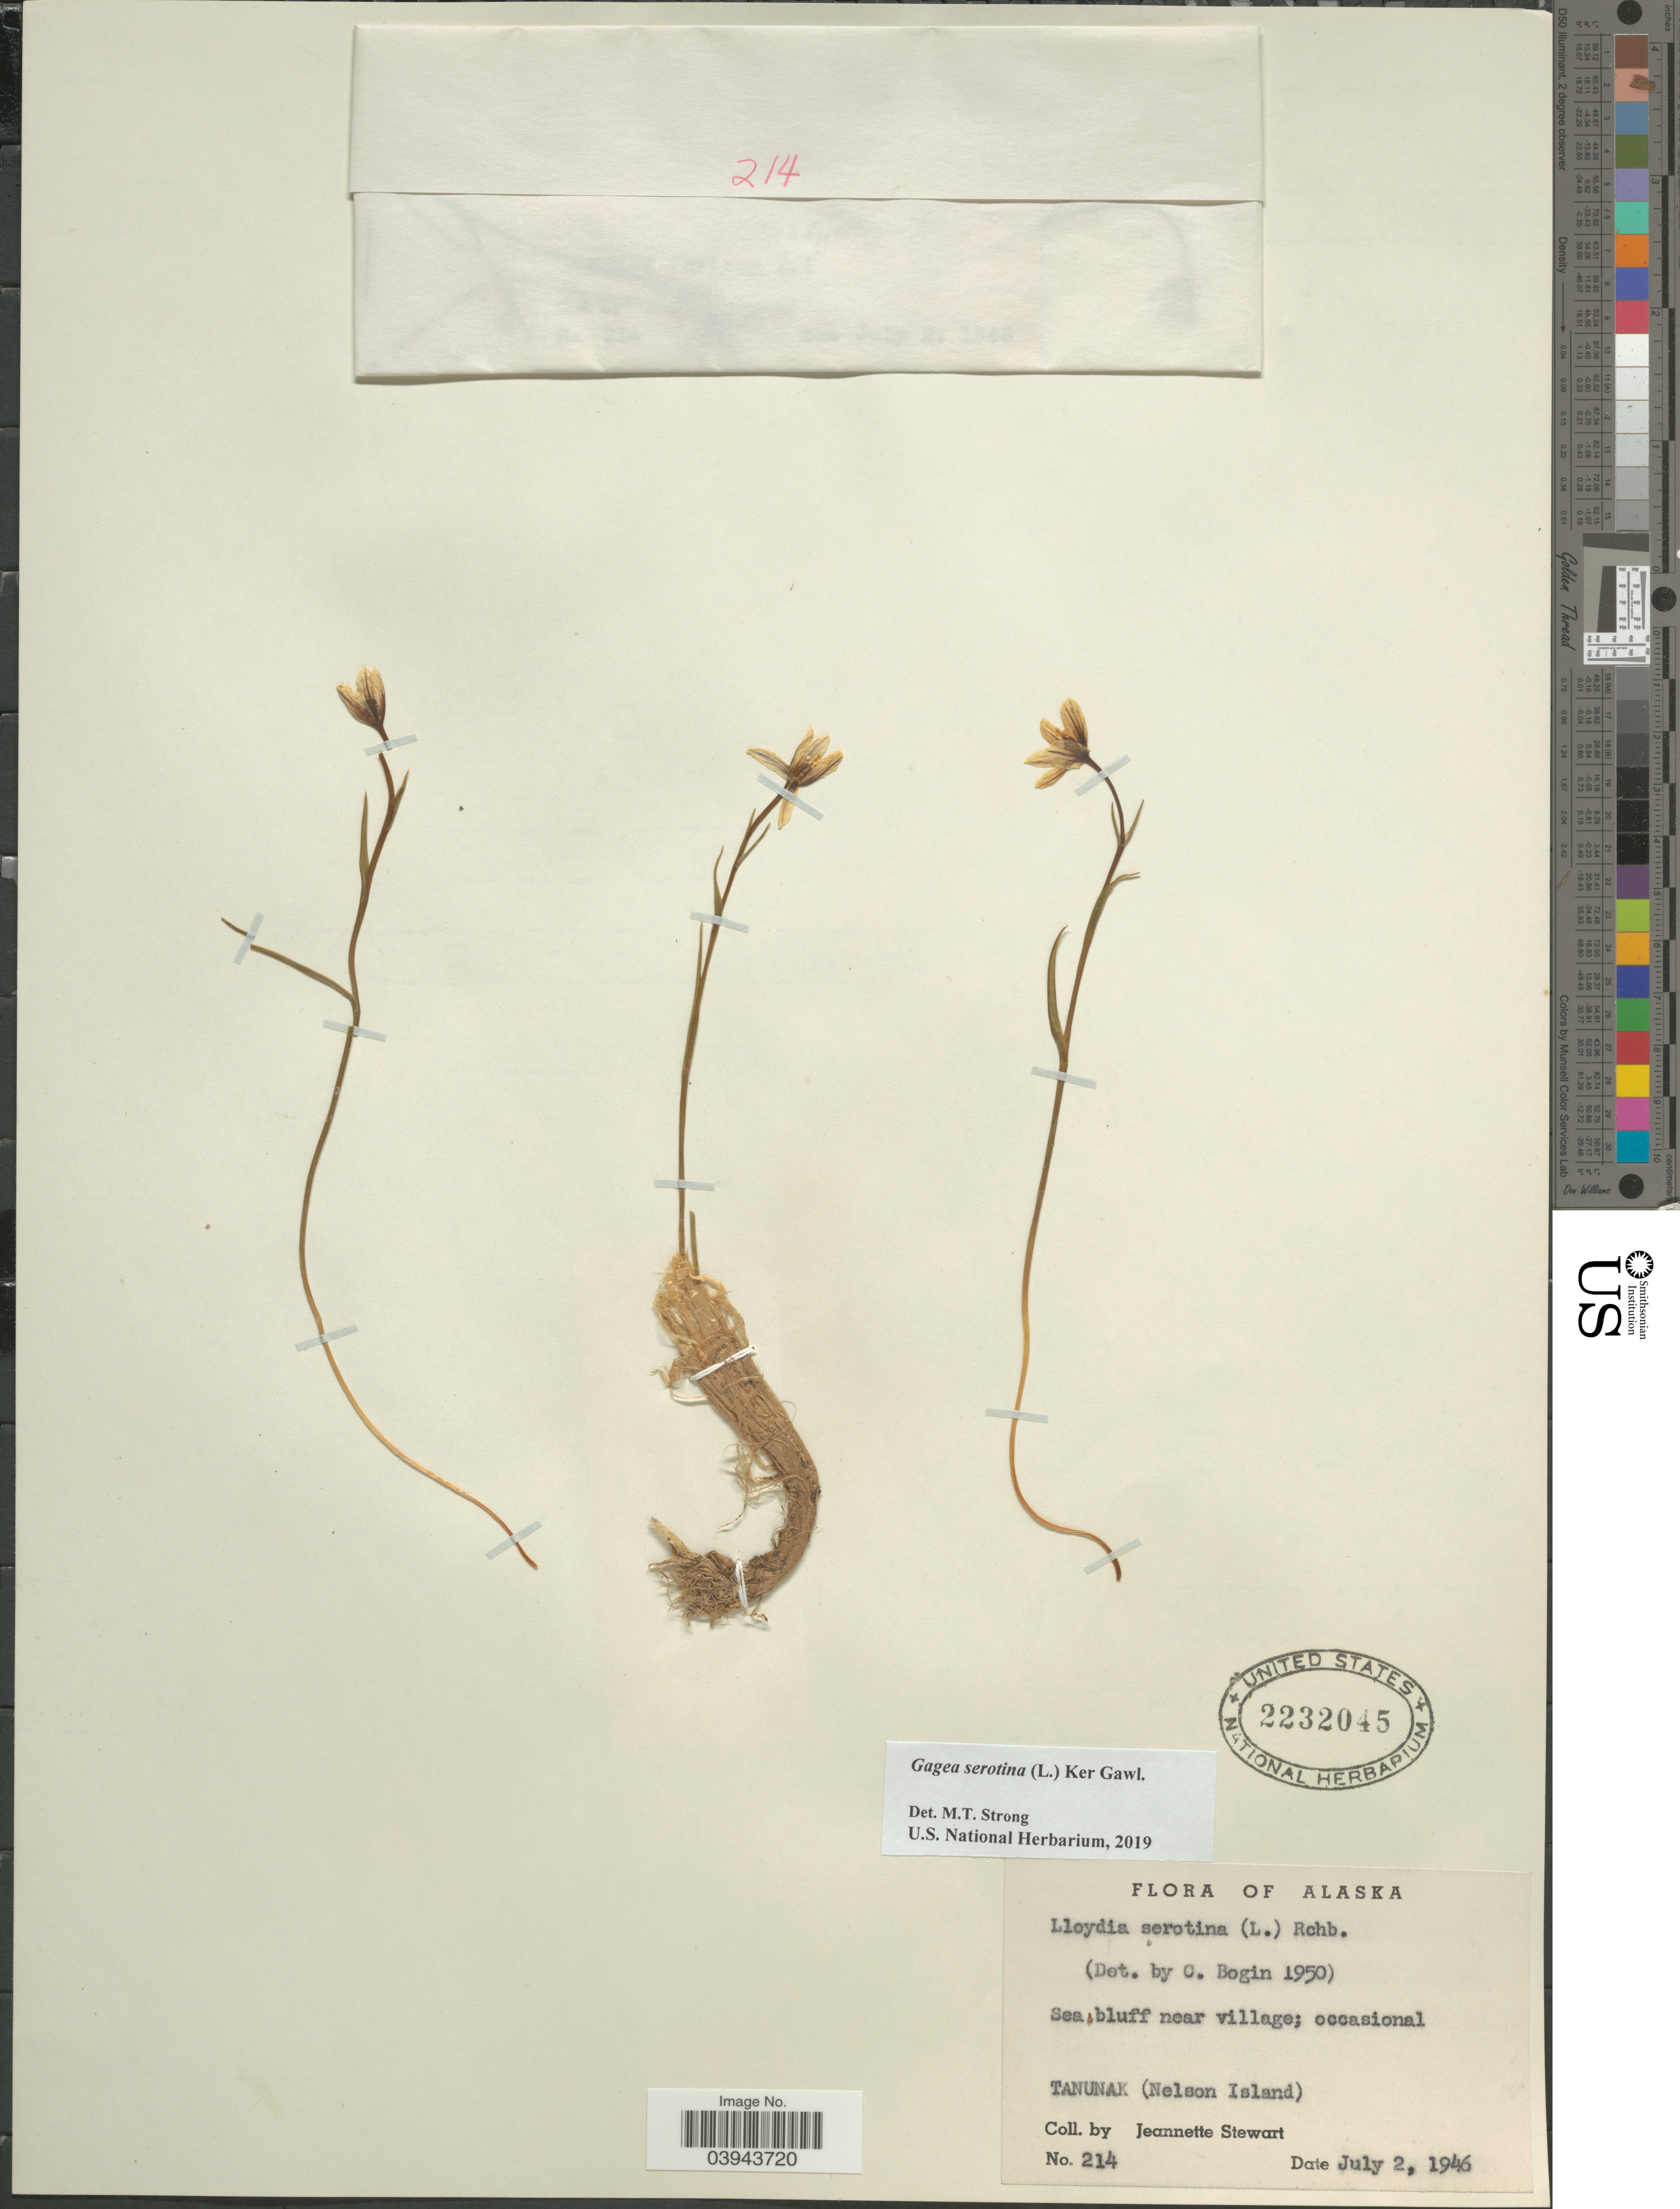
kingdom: Plantae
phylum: Tracheophyta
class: Liliopsida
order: Liliales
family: Liliaceae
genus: Lloydia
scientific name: Lloydia serotina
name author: (L.) Salisb. ex Rchb.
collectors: J. Stewart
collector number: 214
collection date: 1946-07-02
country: United States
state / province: Alaska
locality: Sea bluff near village. Tanunak (Nelson Island).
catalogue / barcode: US 2232045